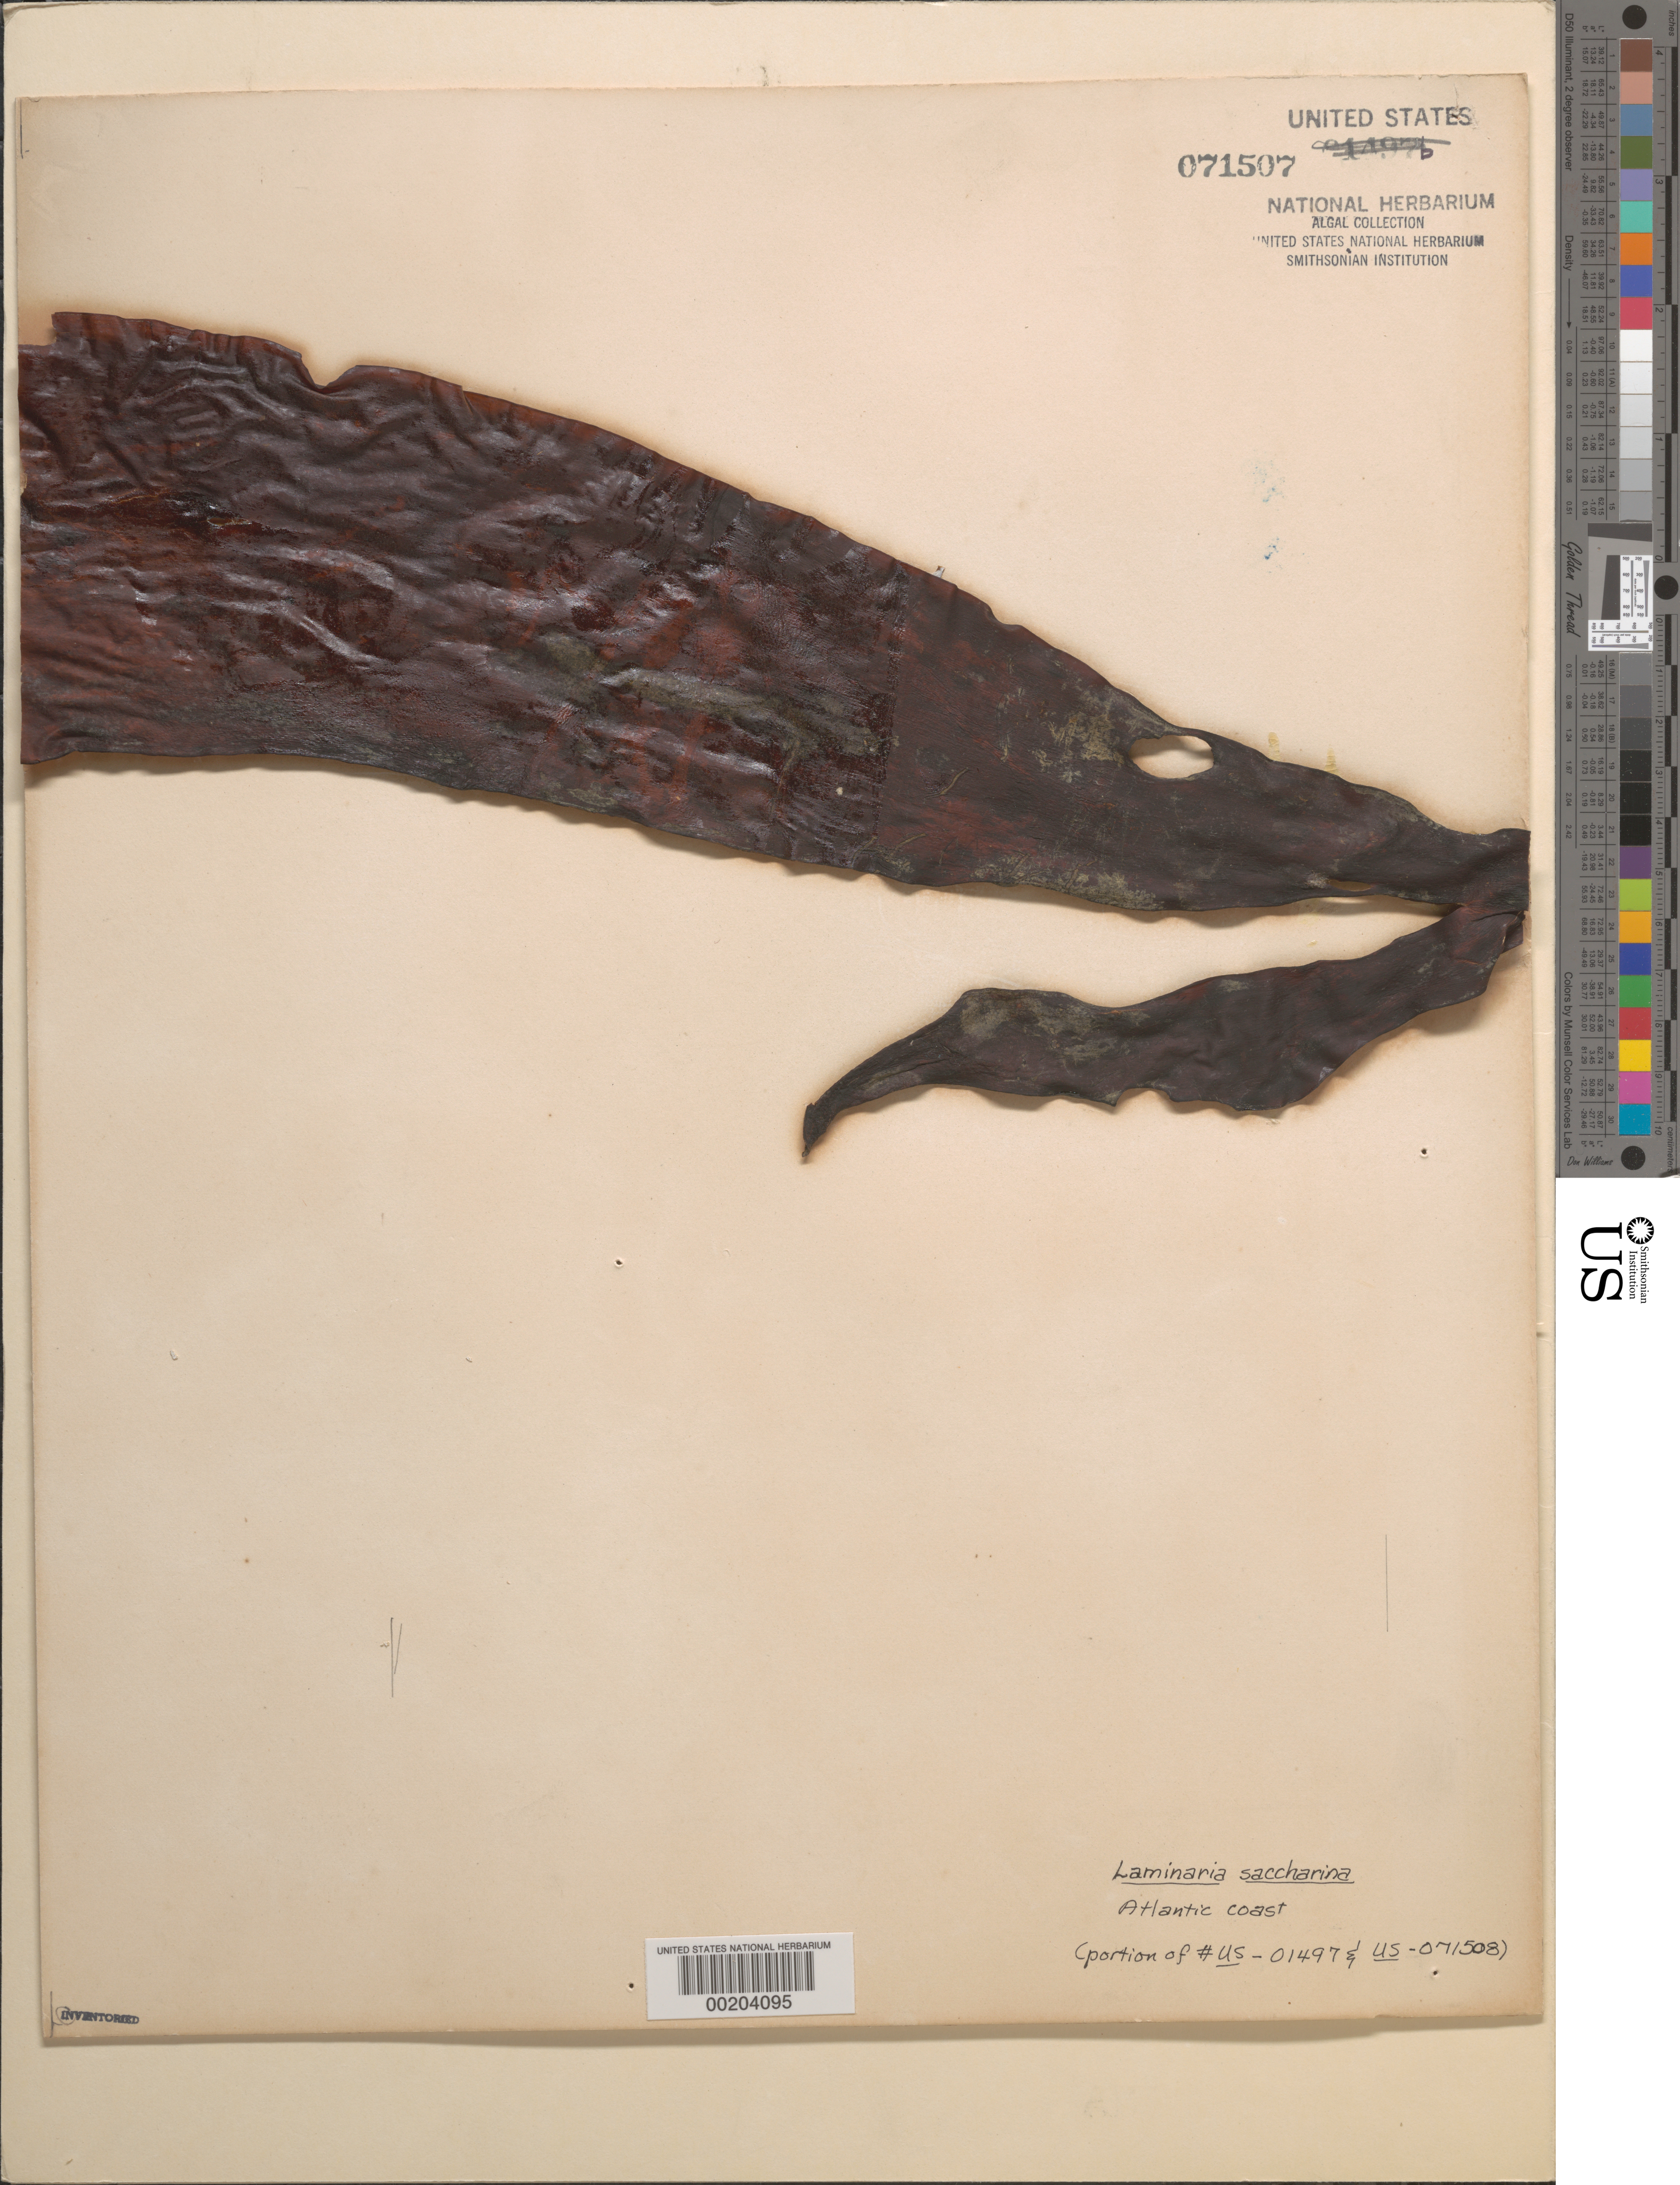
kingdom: Chromista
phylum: Ochrophyta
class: Phaeophyceae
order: Laminariales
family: Laminariaceae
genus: Saccharina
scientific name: Saccharina latissima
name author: C.E. Lane et al.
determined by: Algae name updating Project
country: United States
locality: Atlantic coast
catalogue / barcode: US 71507